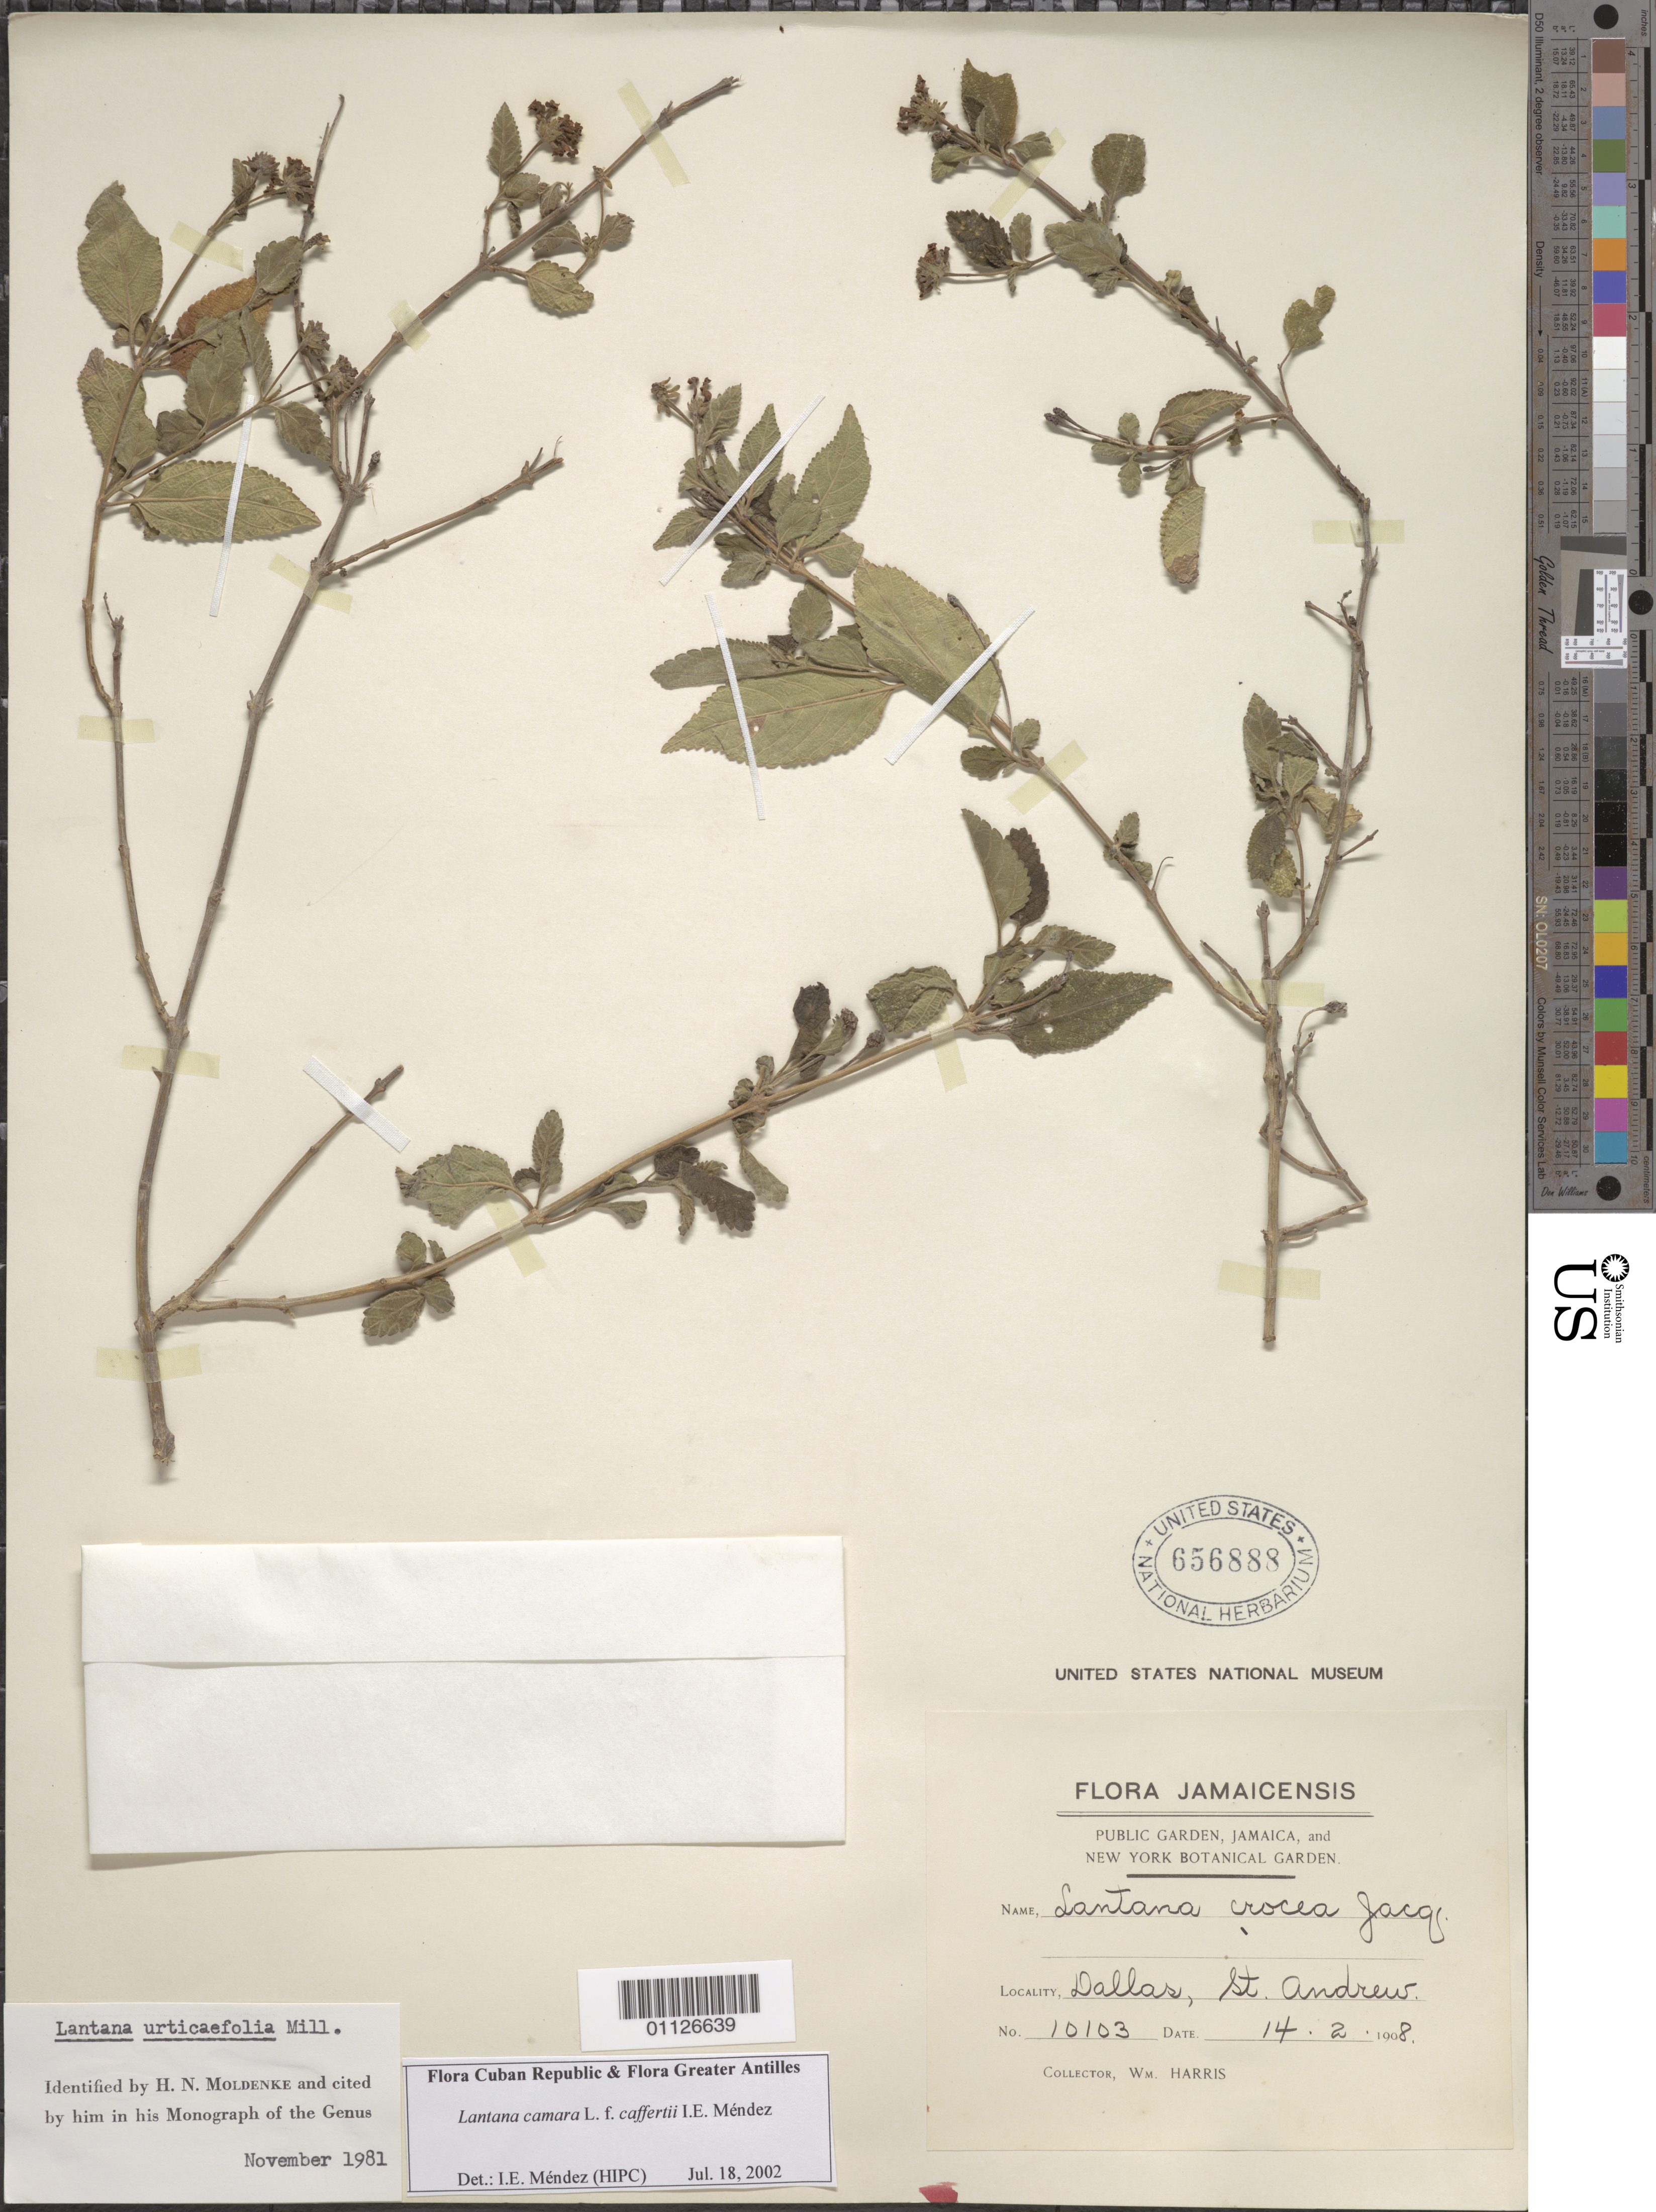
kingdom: Plantae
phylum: Tracheophyta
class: Magnoliopsida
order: Lamiales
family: Verbenaceae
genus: Lantana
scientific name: Lantana camara f. caffertyi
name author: I.E. Méndez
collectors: W. Harris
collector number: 10103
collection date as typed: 14 Feb 1908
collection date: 1908-02-14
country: Jamaica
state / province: Saint Andrew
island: Jamaica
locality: Dallas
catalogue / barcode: US 656888